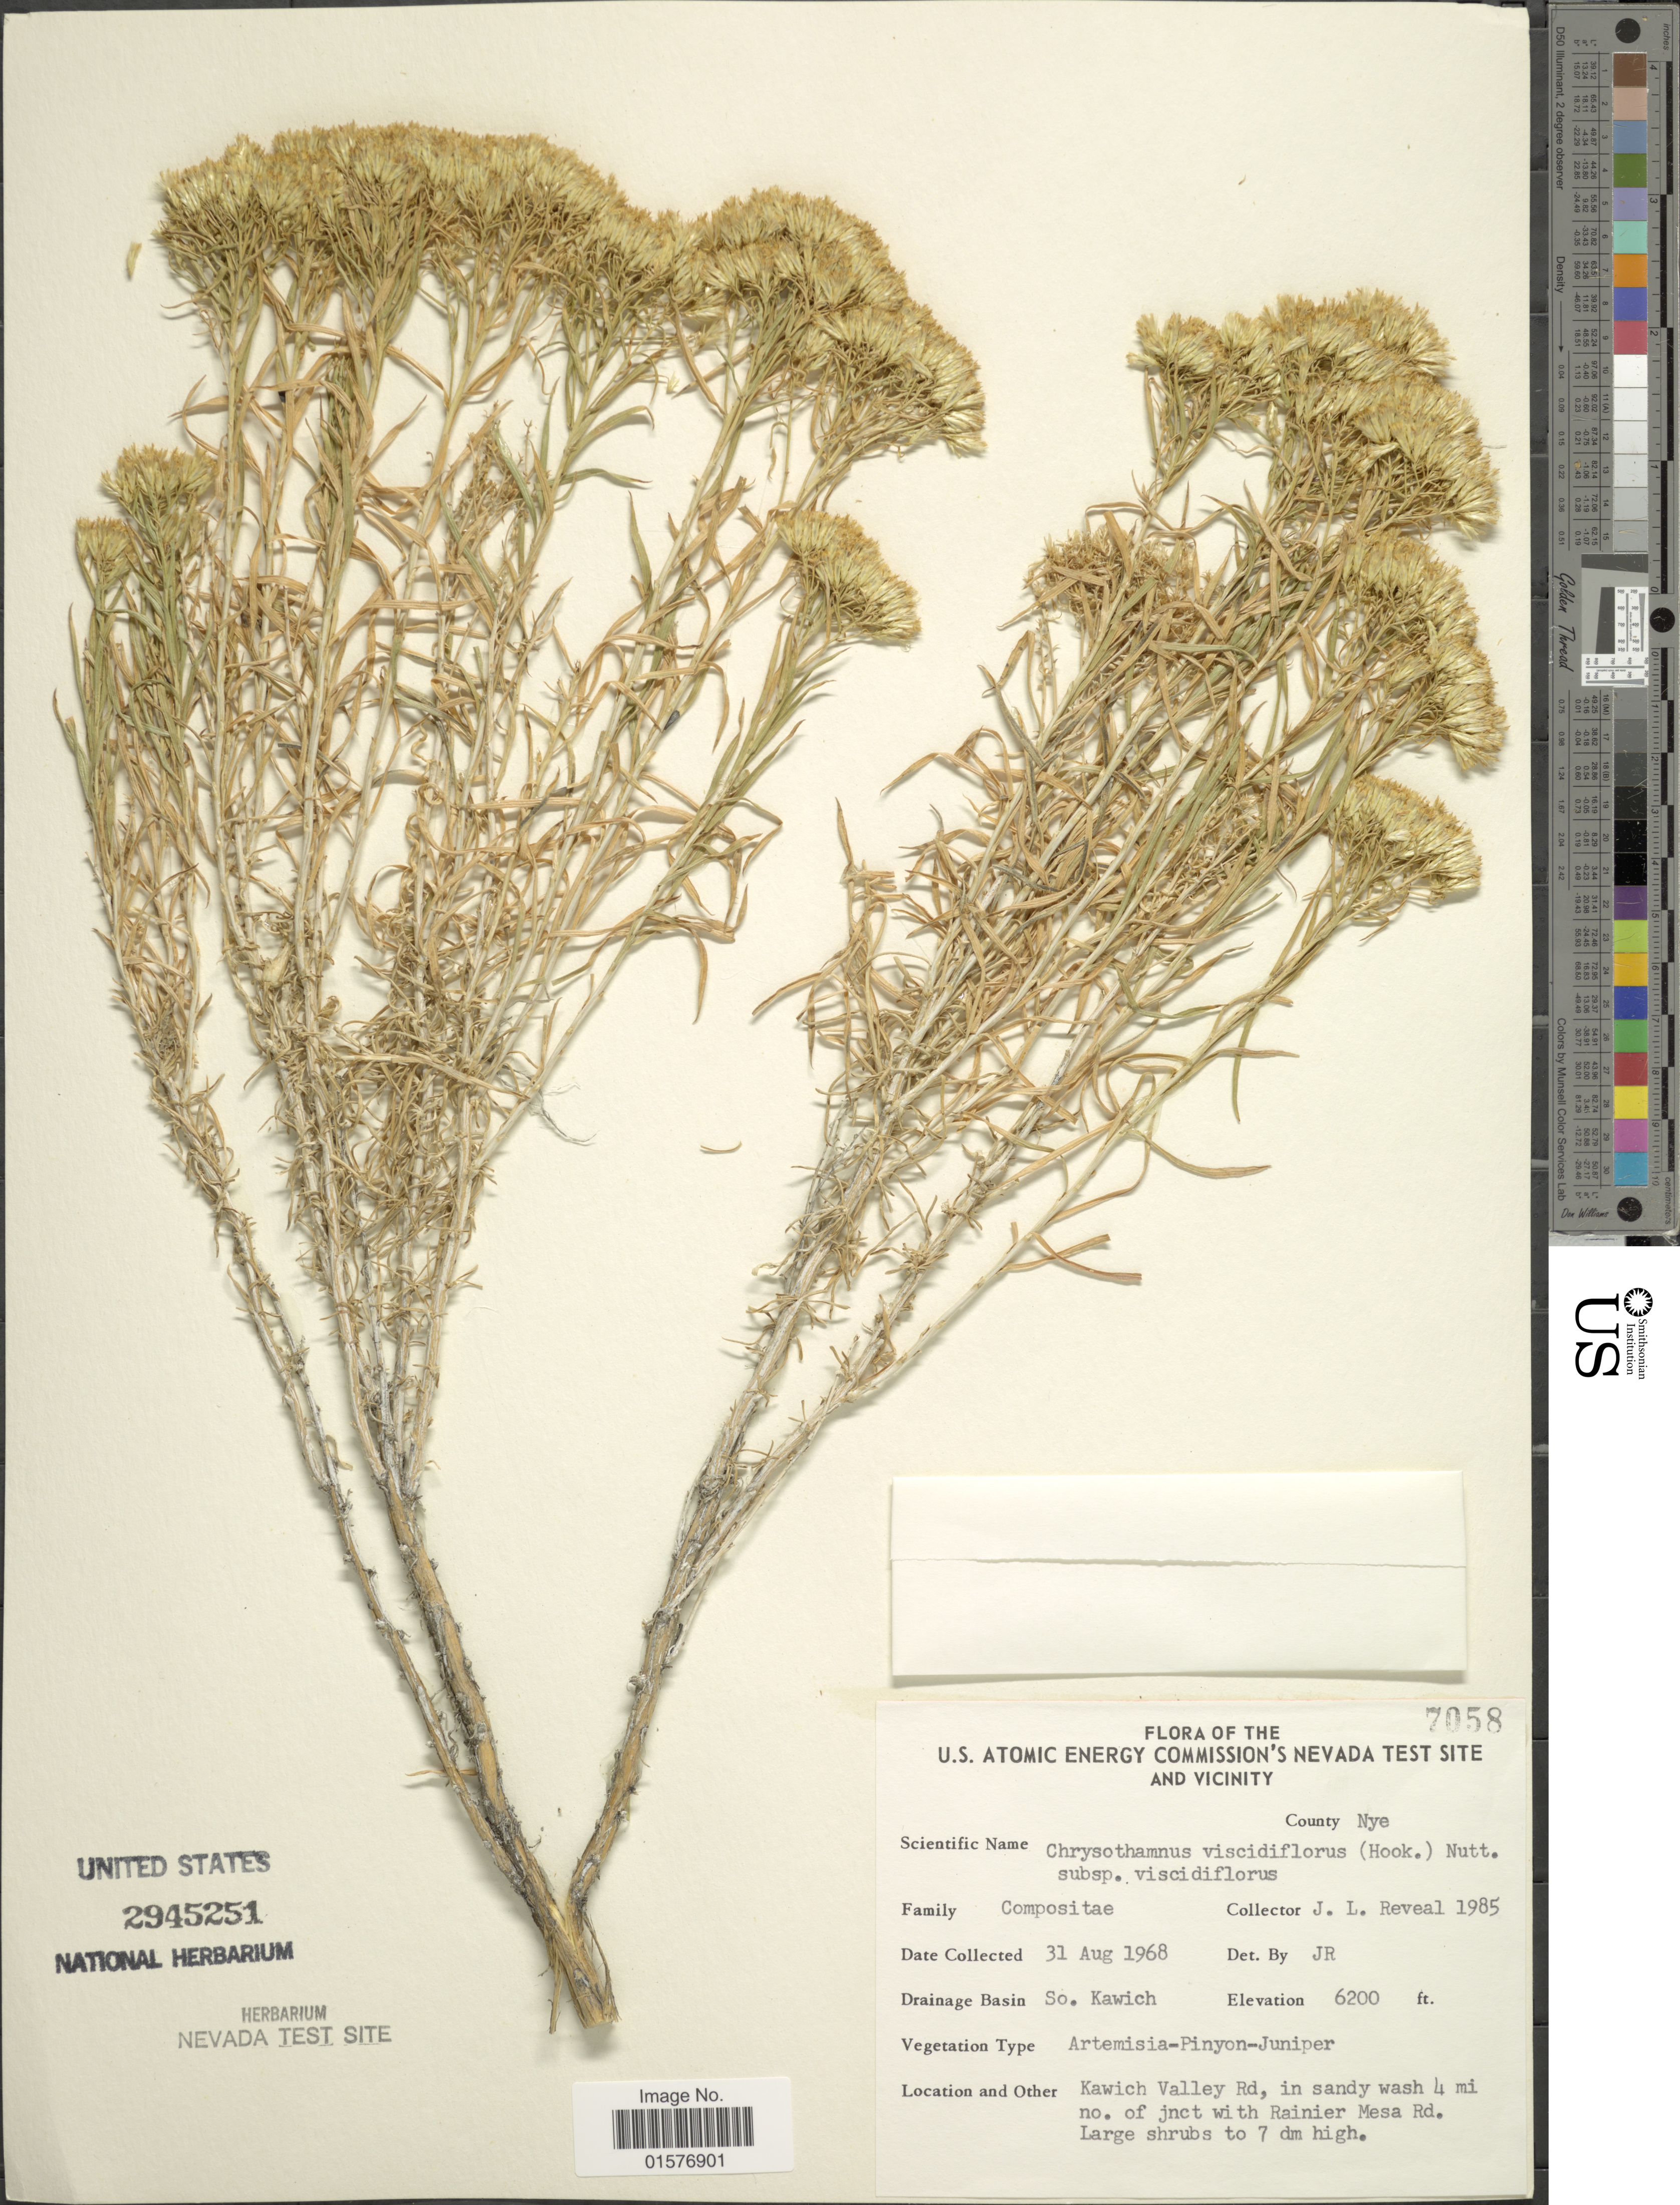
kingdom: Plantae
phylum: Tracheophyta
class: Magnoliopsida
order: Asterales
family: Asteraceae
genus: Chrysothamnus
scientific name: Chrysothamnus viscidiflorus subsp. viscidiflorus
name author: (Hook.) Nutt.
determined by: Urbatsch, Lowell E., Curator (LSU), Louisiana State University (UNITED STATES)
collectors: J. L. Reveal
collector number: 1985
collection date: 1968-08-31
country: United States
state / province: Nevada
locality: U.S. Atomic Energy Commission's Nevada Test Site And Vicinity, County Nye, Drainage Basin So. Kawich, Kawich Valley Rd, in sandy wash 4 mi. no. of jnct with Rainier Mesa Rd.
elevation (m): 1890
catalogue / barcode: US 2945251